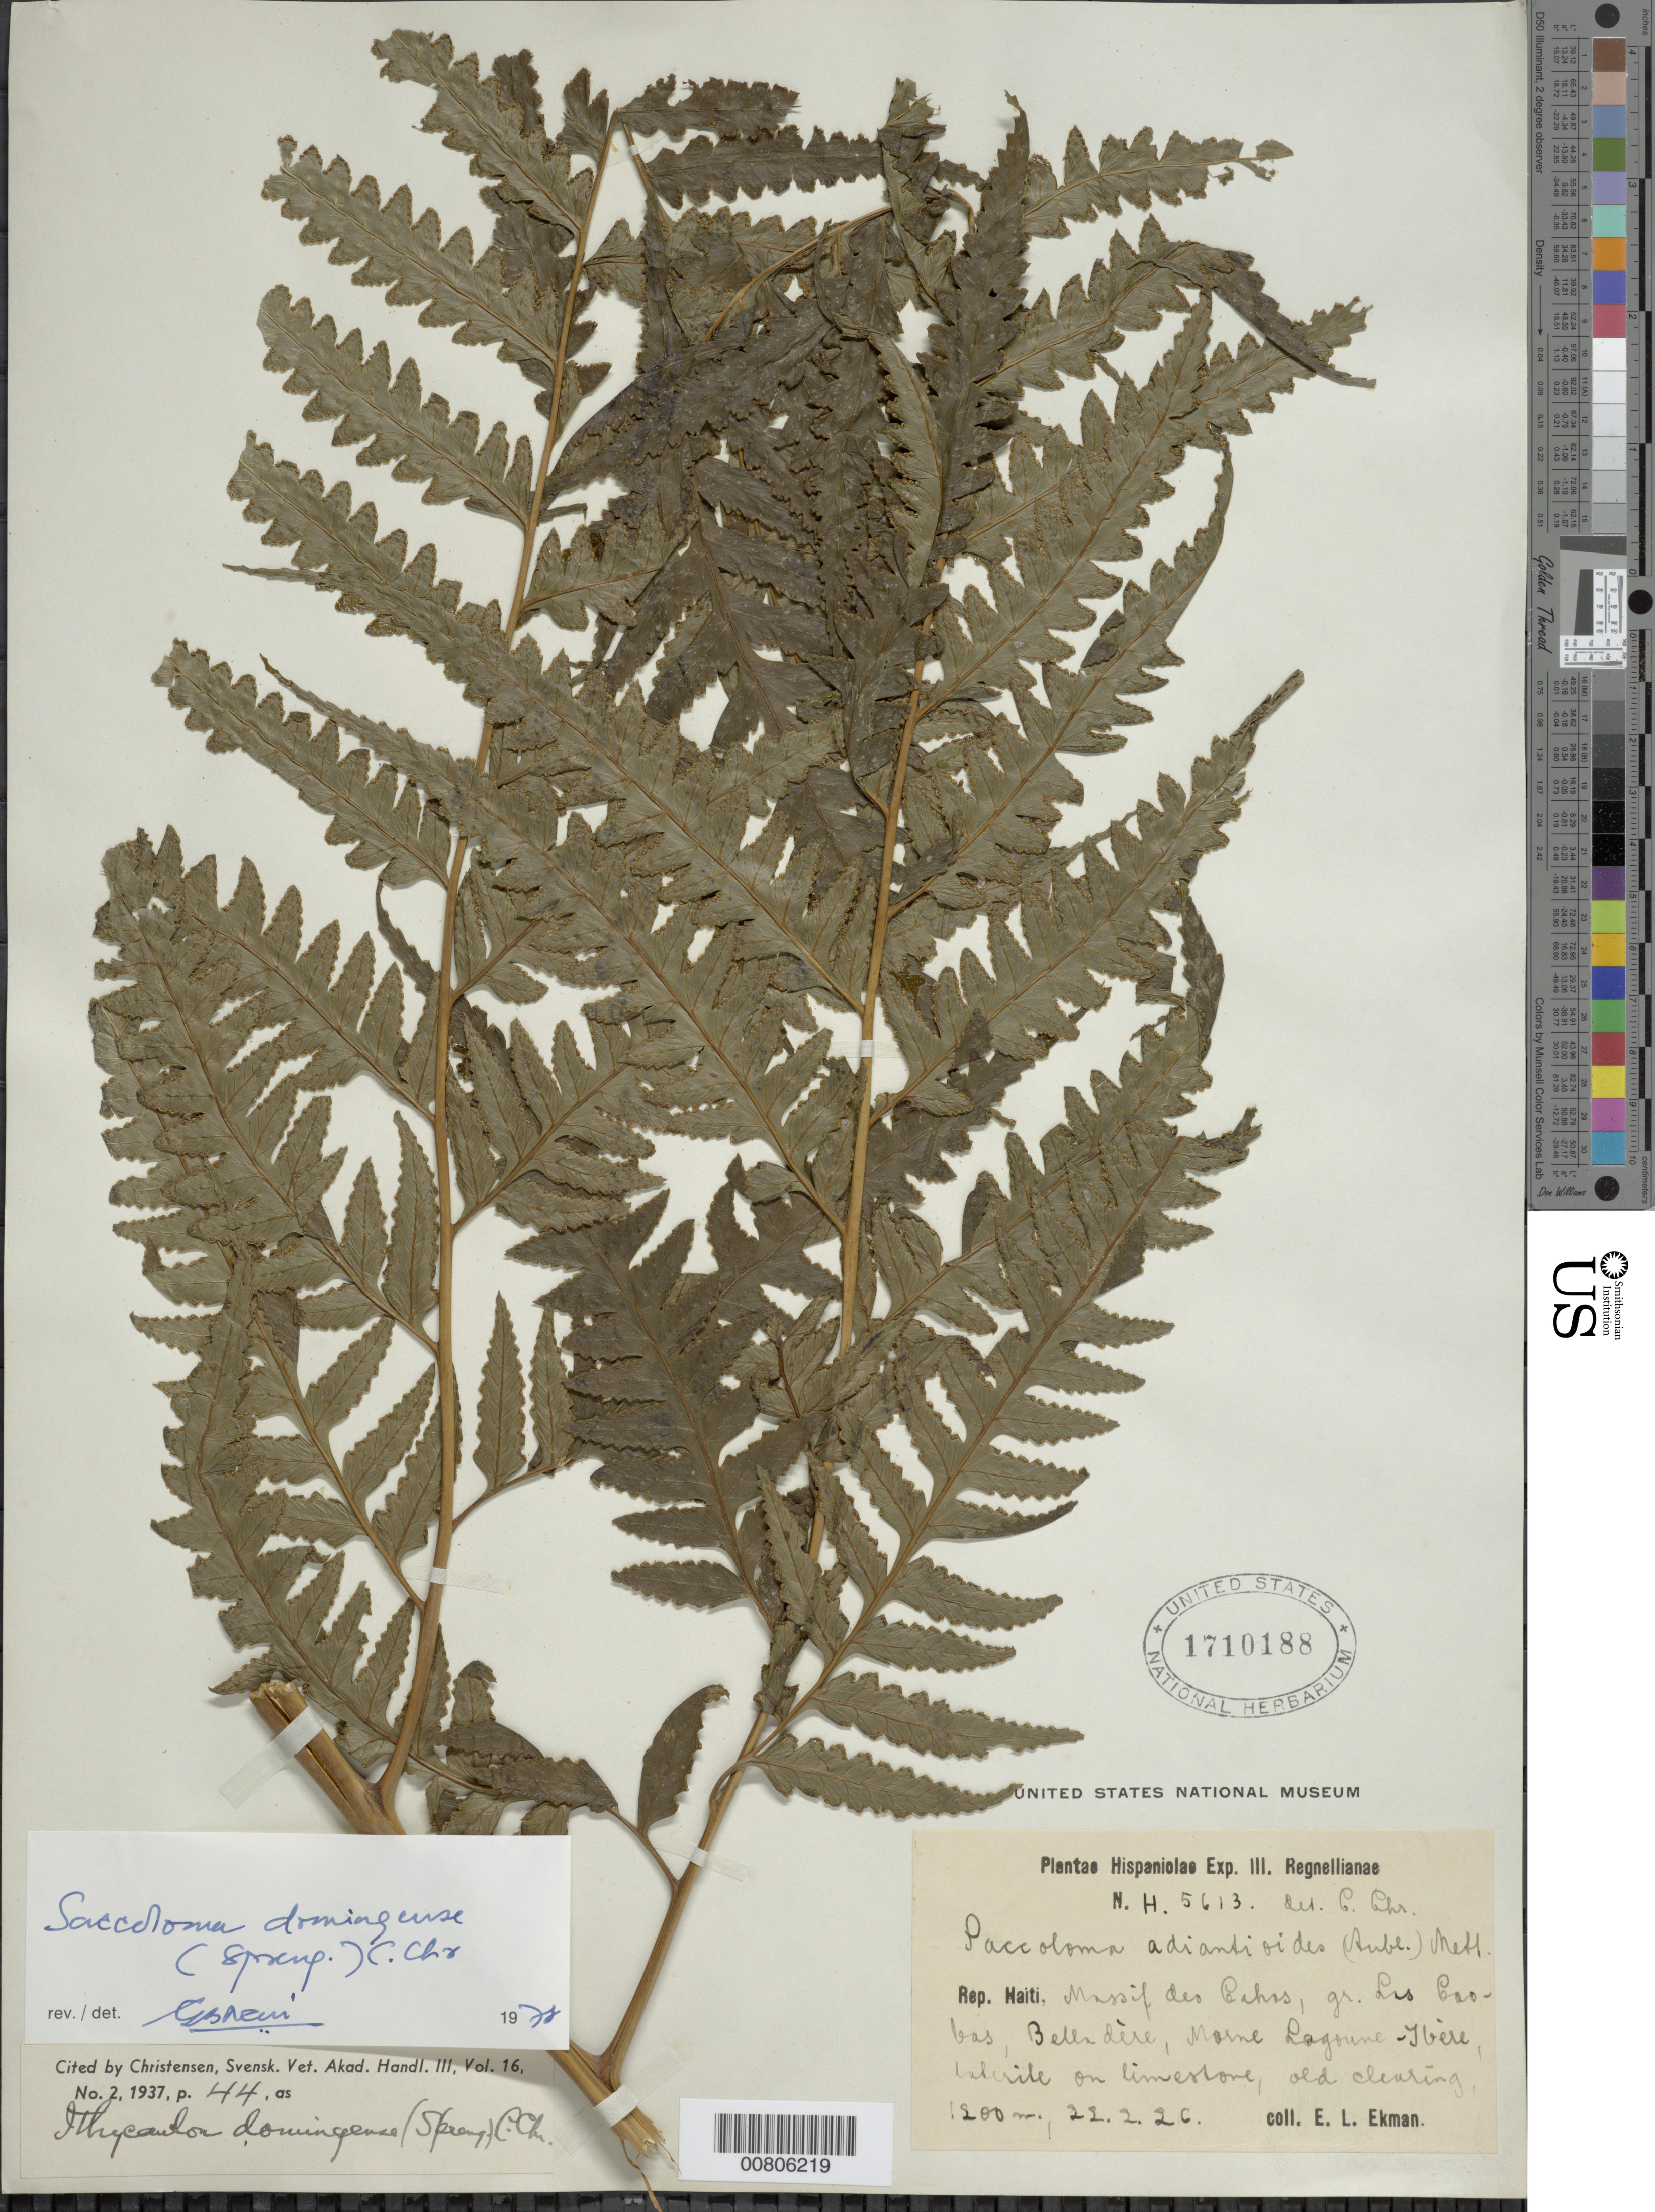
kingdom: Plantae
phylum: Tracheophyta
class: Polypodiopsida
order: Polypodiales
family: Saccolomataceae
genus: Saccoloma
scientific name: Saccoloma domingense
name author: (Spreng.) C. Chr.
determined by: Nair, G. B.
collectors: E. L. Ekman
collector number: H 5613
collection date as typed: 22 Feb 1926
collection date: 1926-02-22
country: Haiti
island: Hispaniola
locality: Massif des Cahos, gr. Las Caobas, Belladère, Morne Lagoune-Ibère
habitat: Laterite on limestone, old clearing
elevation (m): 1200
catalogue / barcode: US 1710188